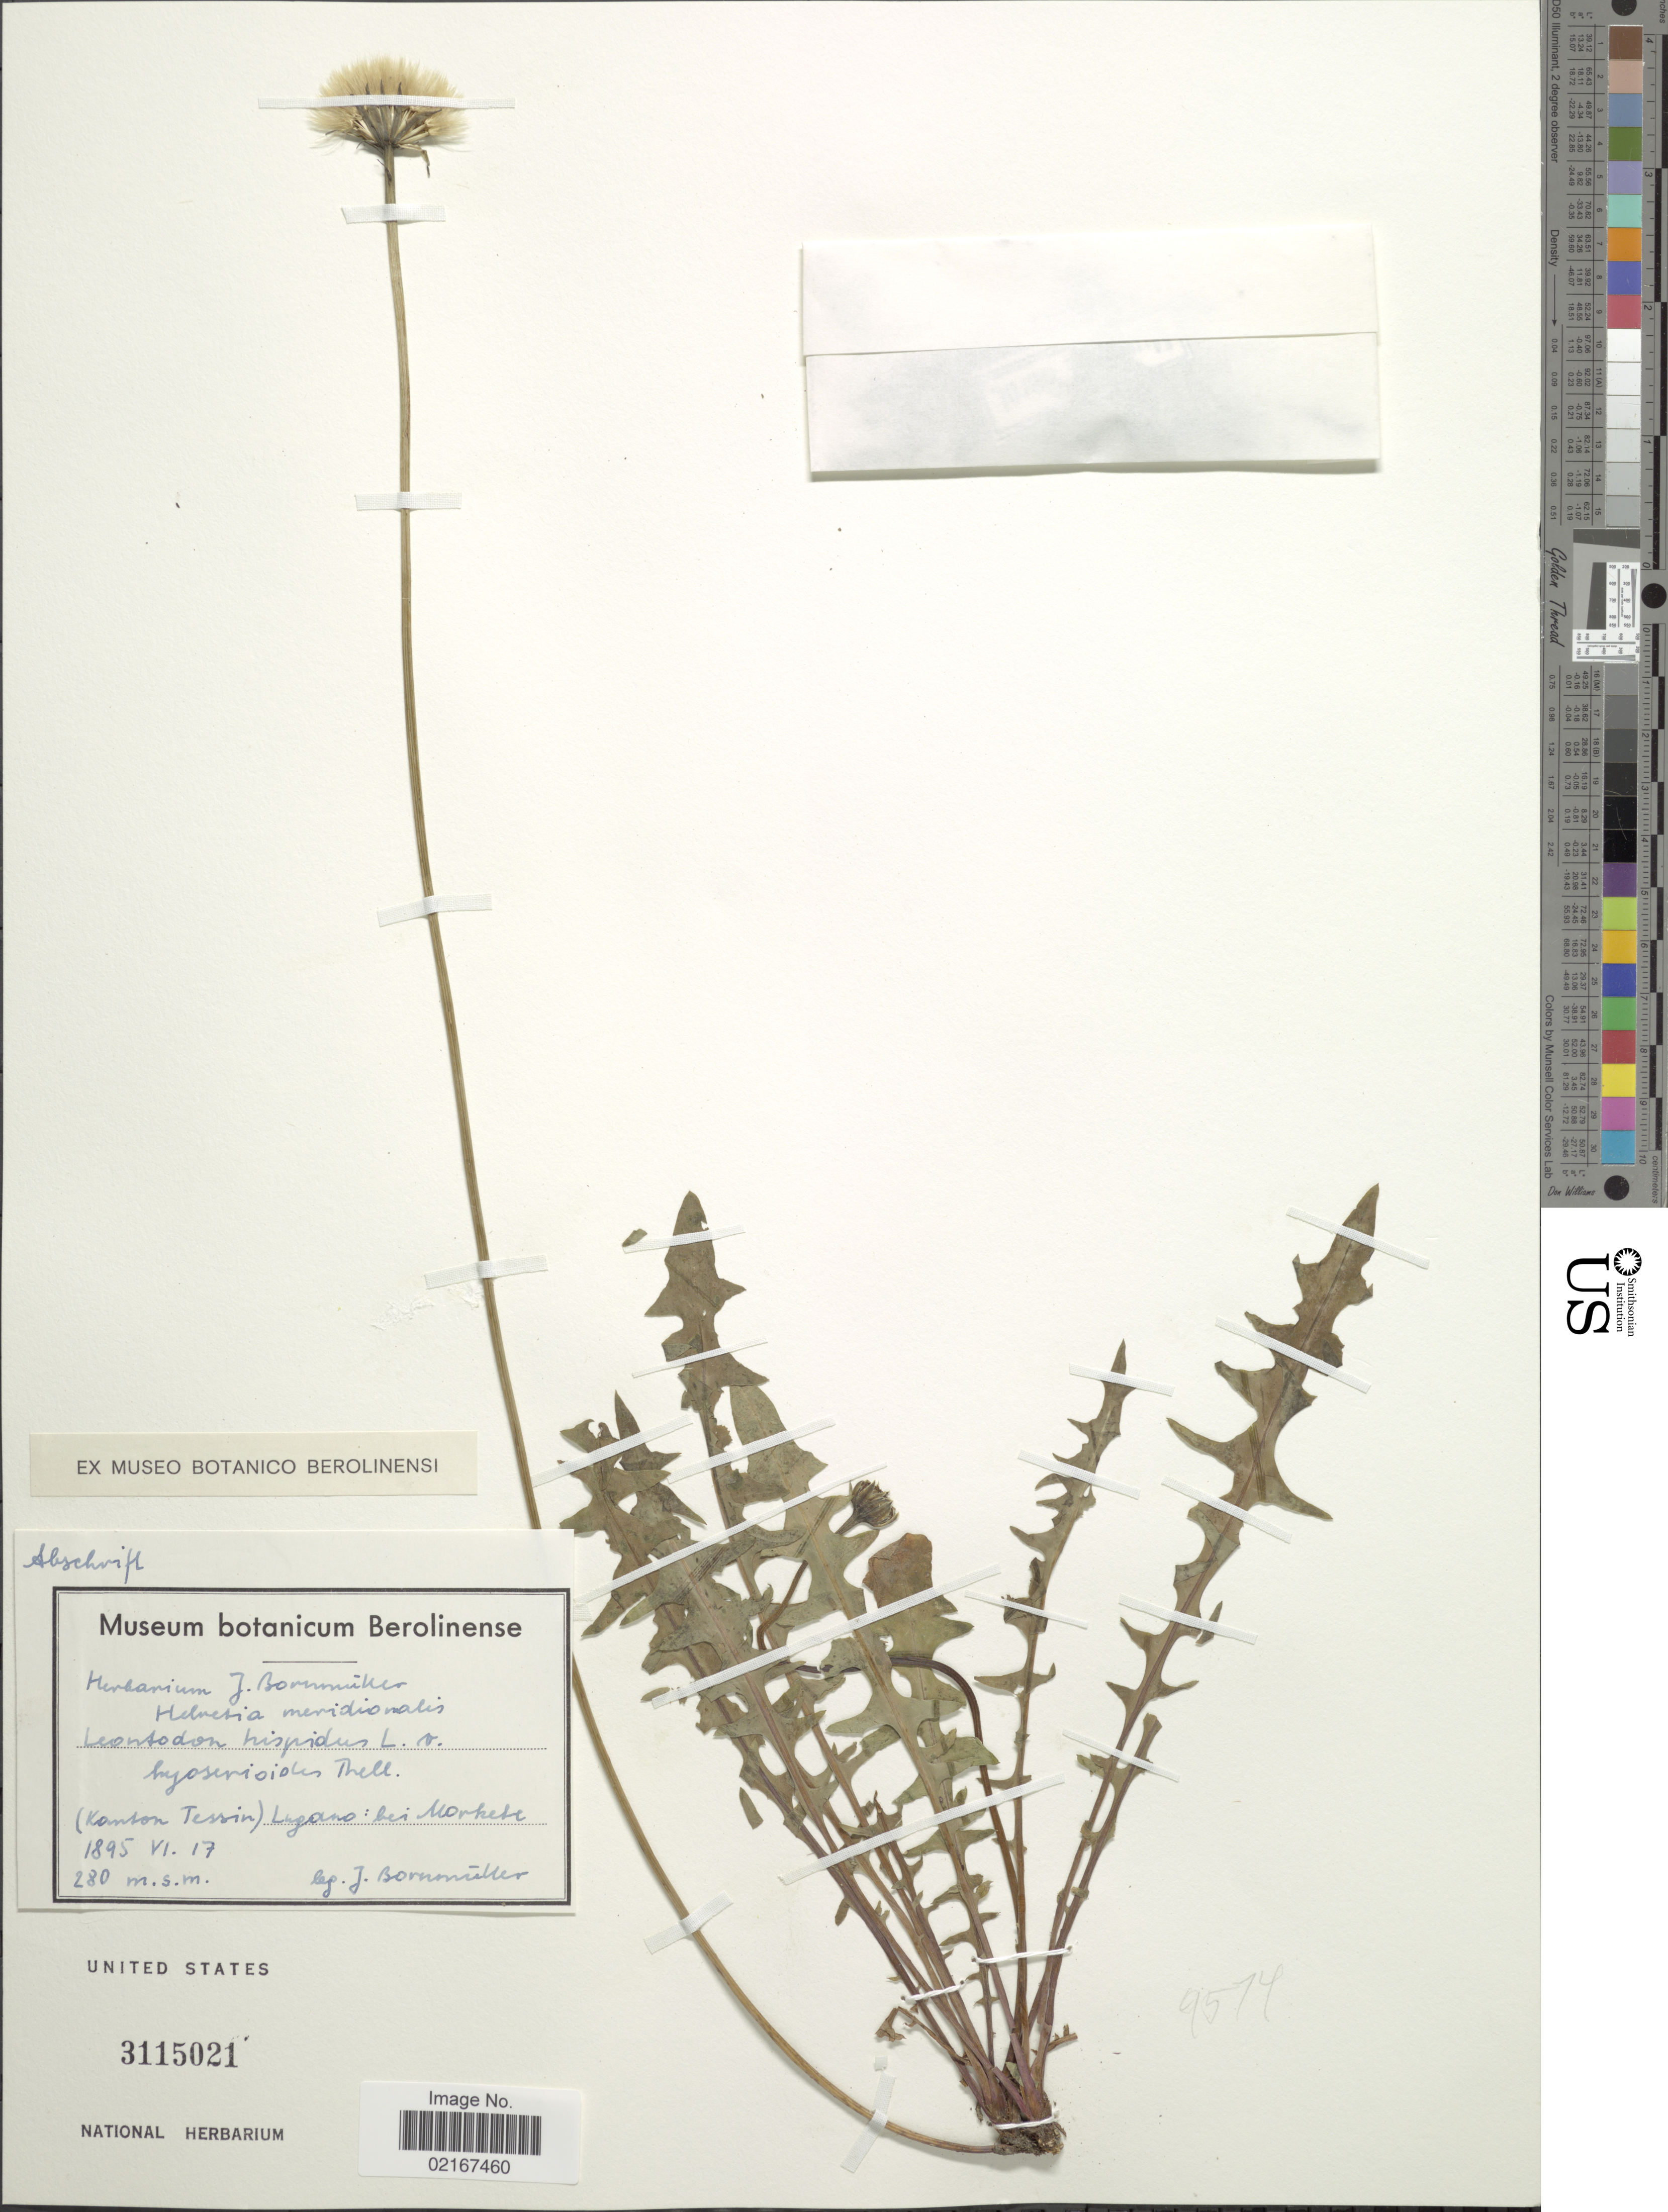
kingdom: Plantae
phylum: Tracheophyta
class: Magnoliopsida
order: Asterales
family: Asteraceae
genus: Leontodon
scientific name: Leontodon hispidus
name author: L.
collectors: J. Bornmüller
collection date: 1895-06-17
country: Switzerland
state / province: Ticino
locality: KantonTessin, Lugano, bei Morcote.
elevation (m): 280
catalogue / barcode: US 3115021